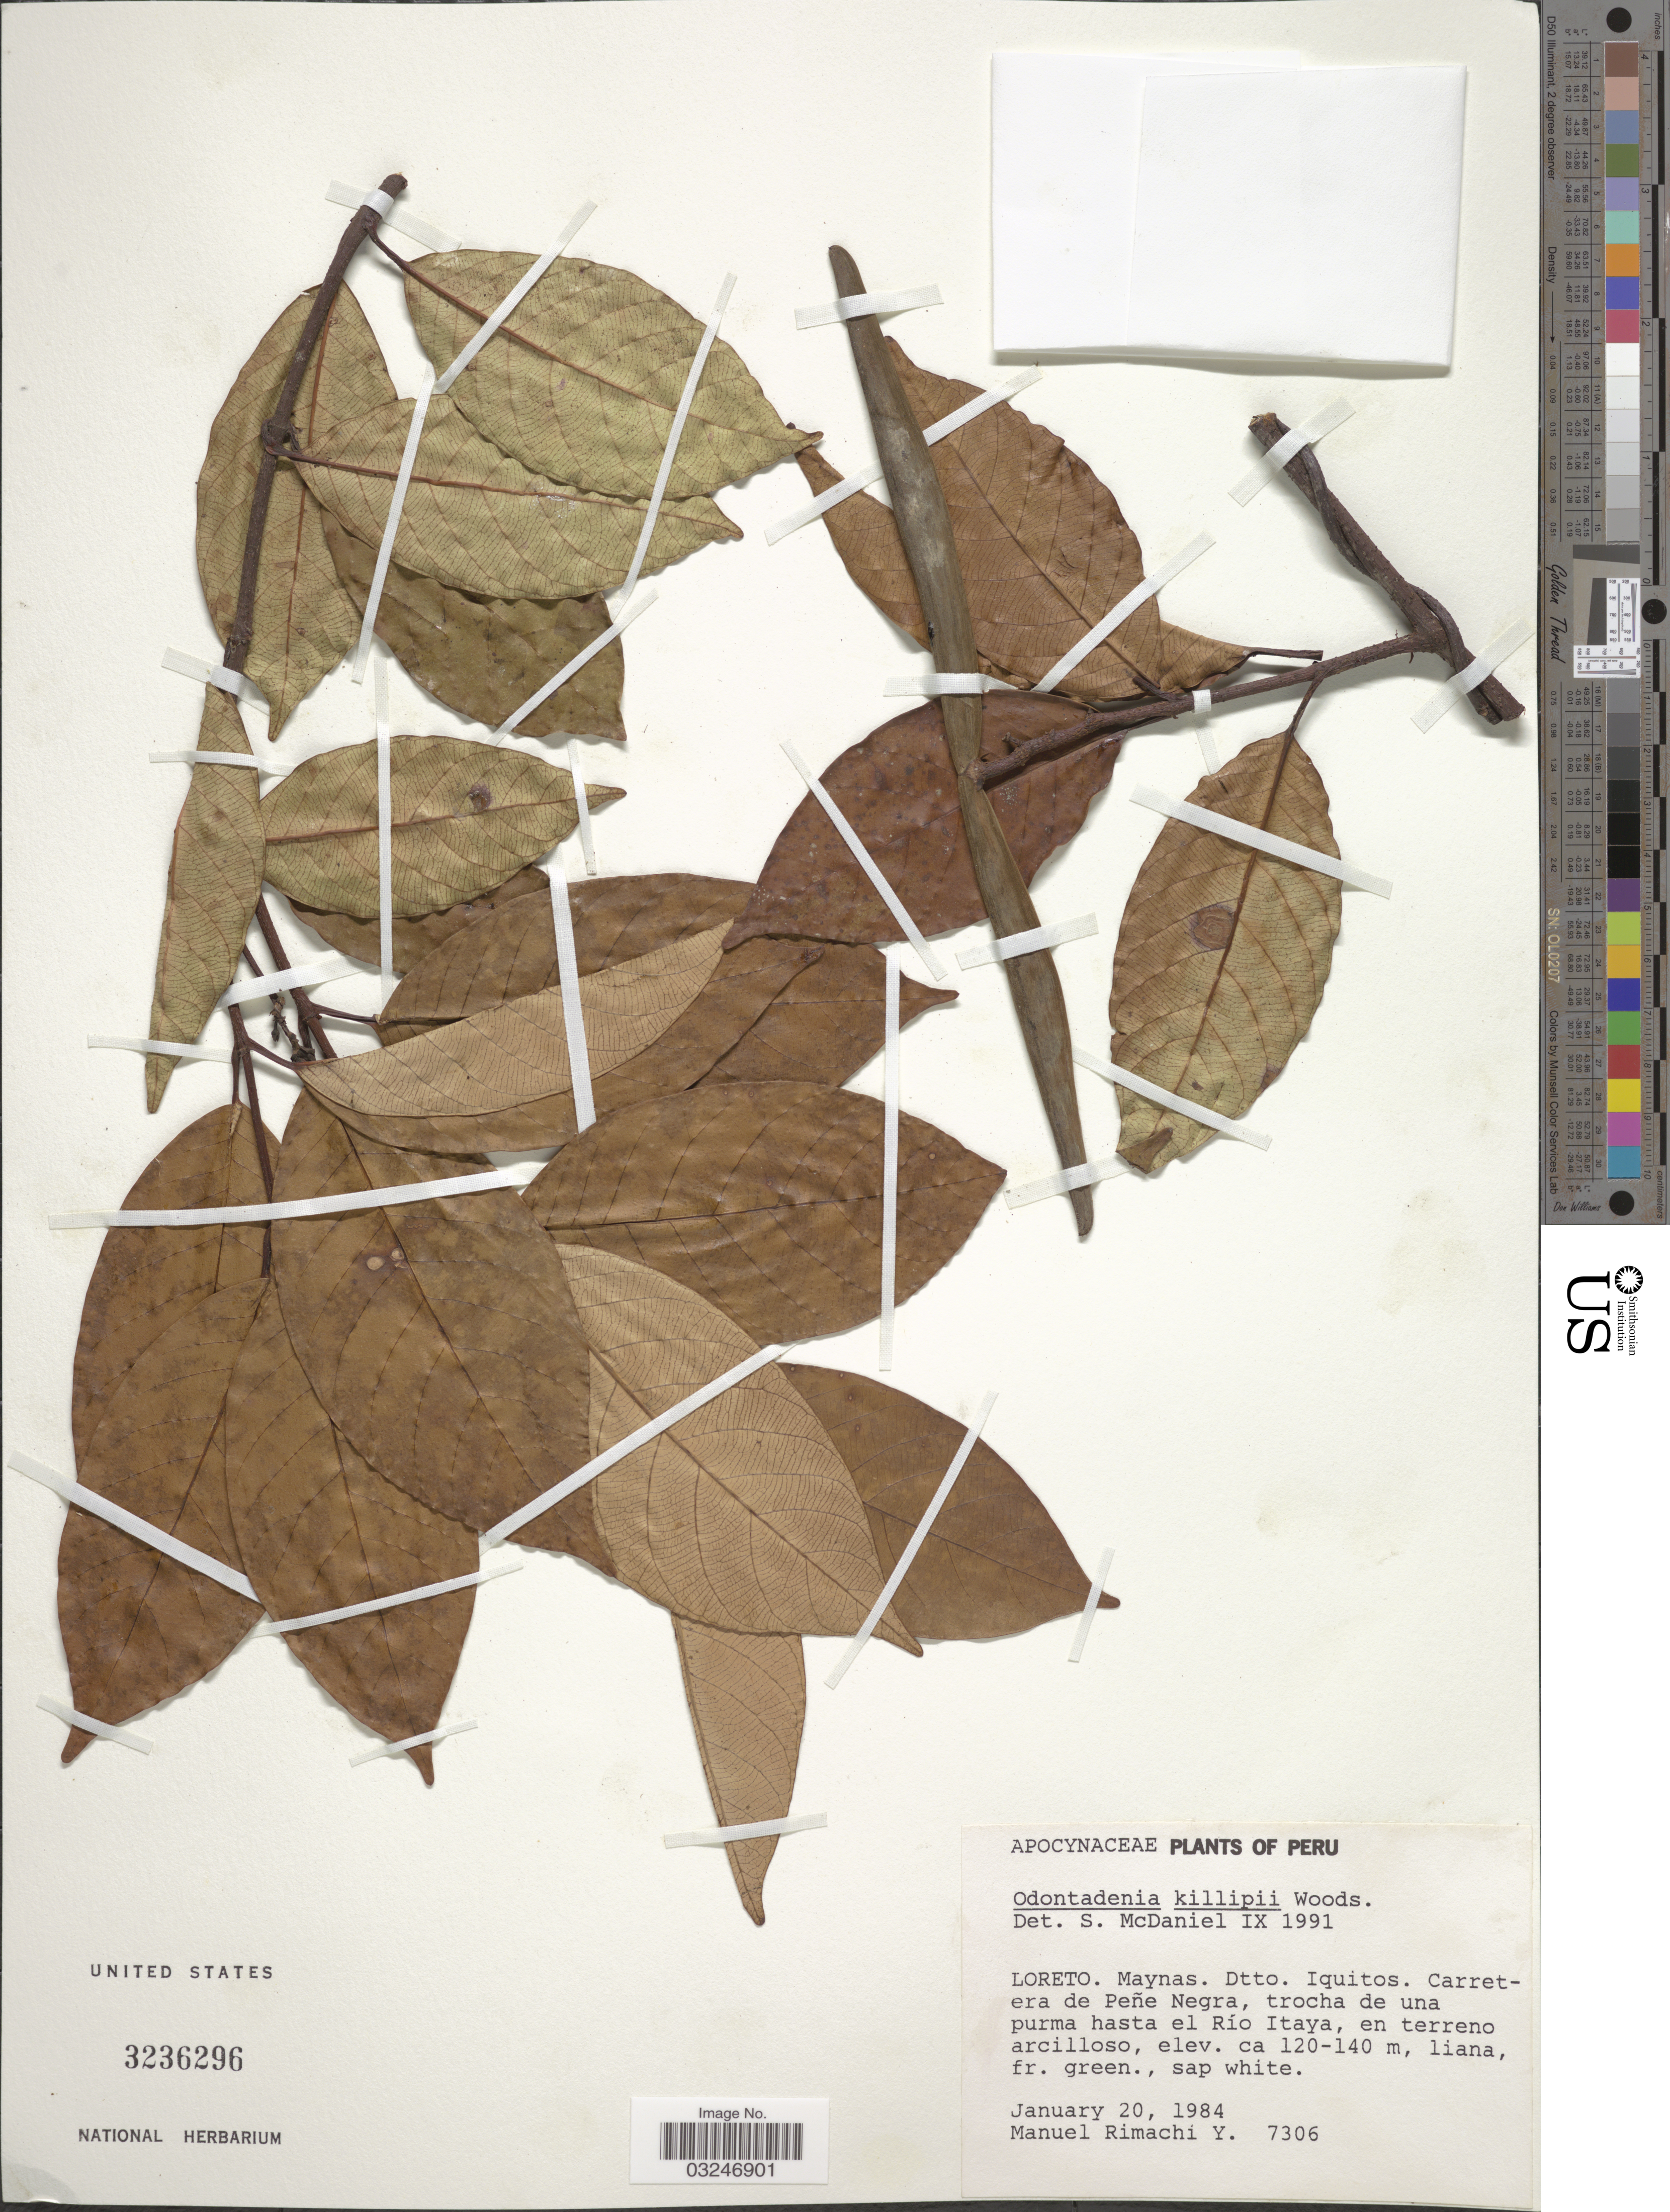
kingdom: Plantae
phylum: Tracheophyta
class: Magnoliopsida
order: Gentianales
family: Apocynaceae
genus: Odontadenia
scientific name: Odontadenia killipii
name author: Woodson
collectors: M. Rimachi Y.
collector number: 7306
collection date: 1984-01-20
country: Peru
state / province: Loreto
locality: Maynas. Dtto. Iquitos. Carretera de Peñe Negra, trocha de una purma hasta el Río Itaya.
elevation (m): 120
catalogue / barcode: US 3236296